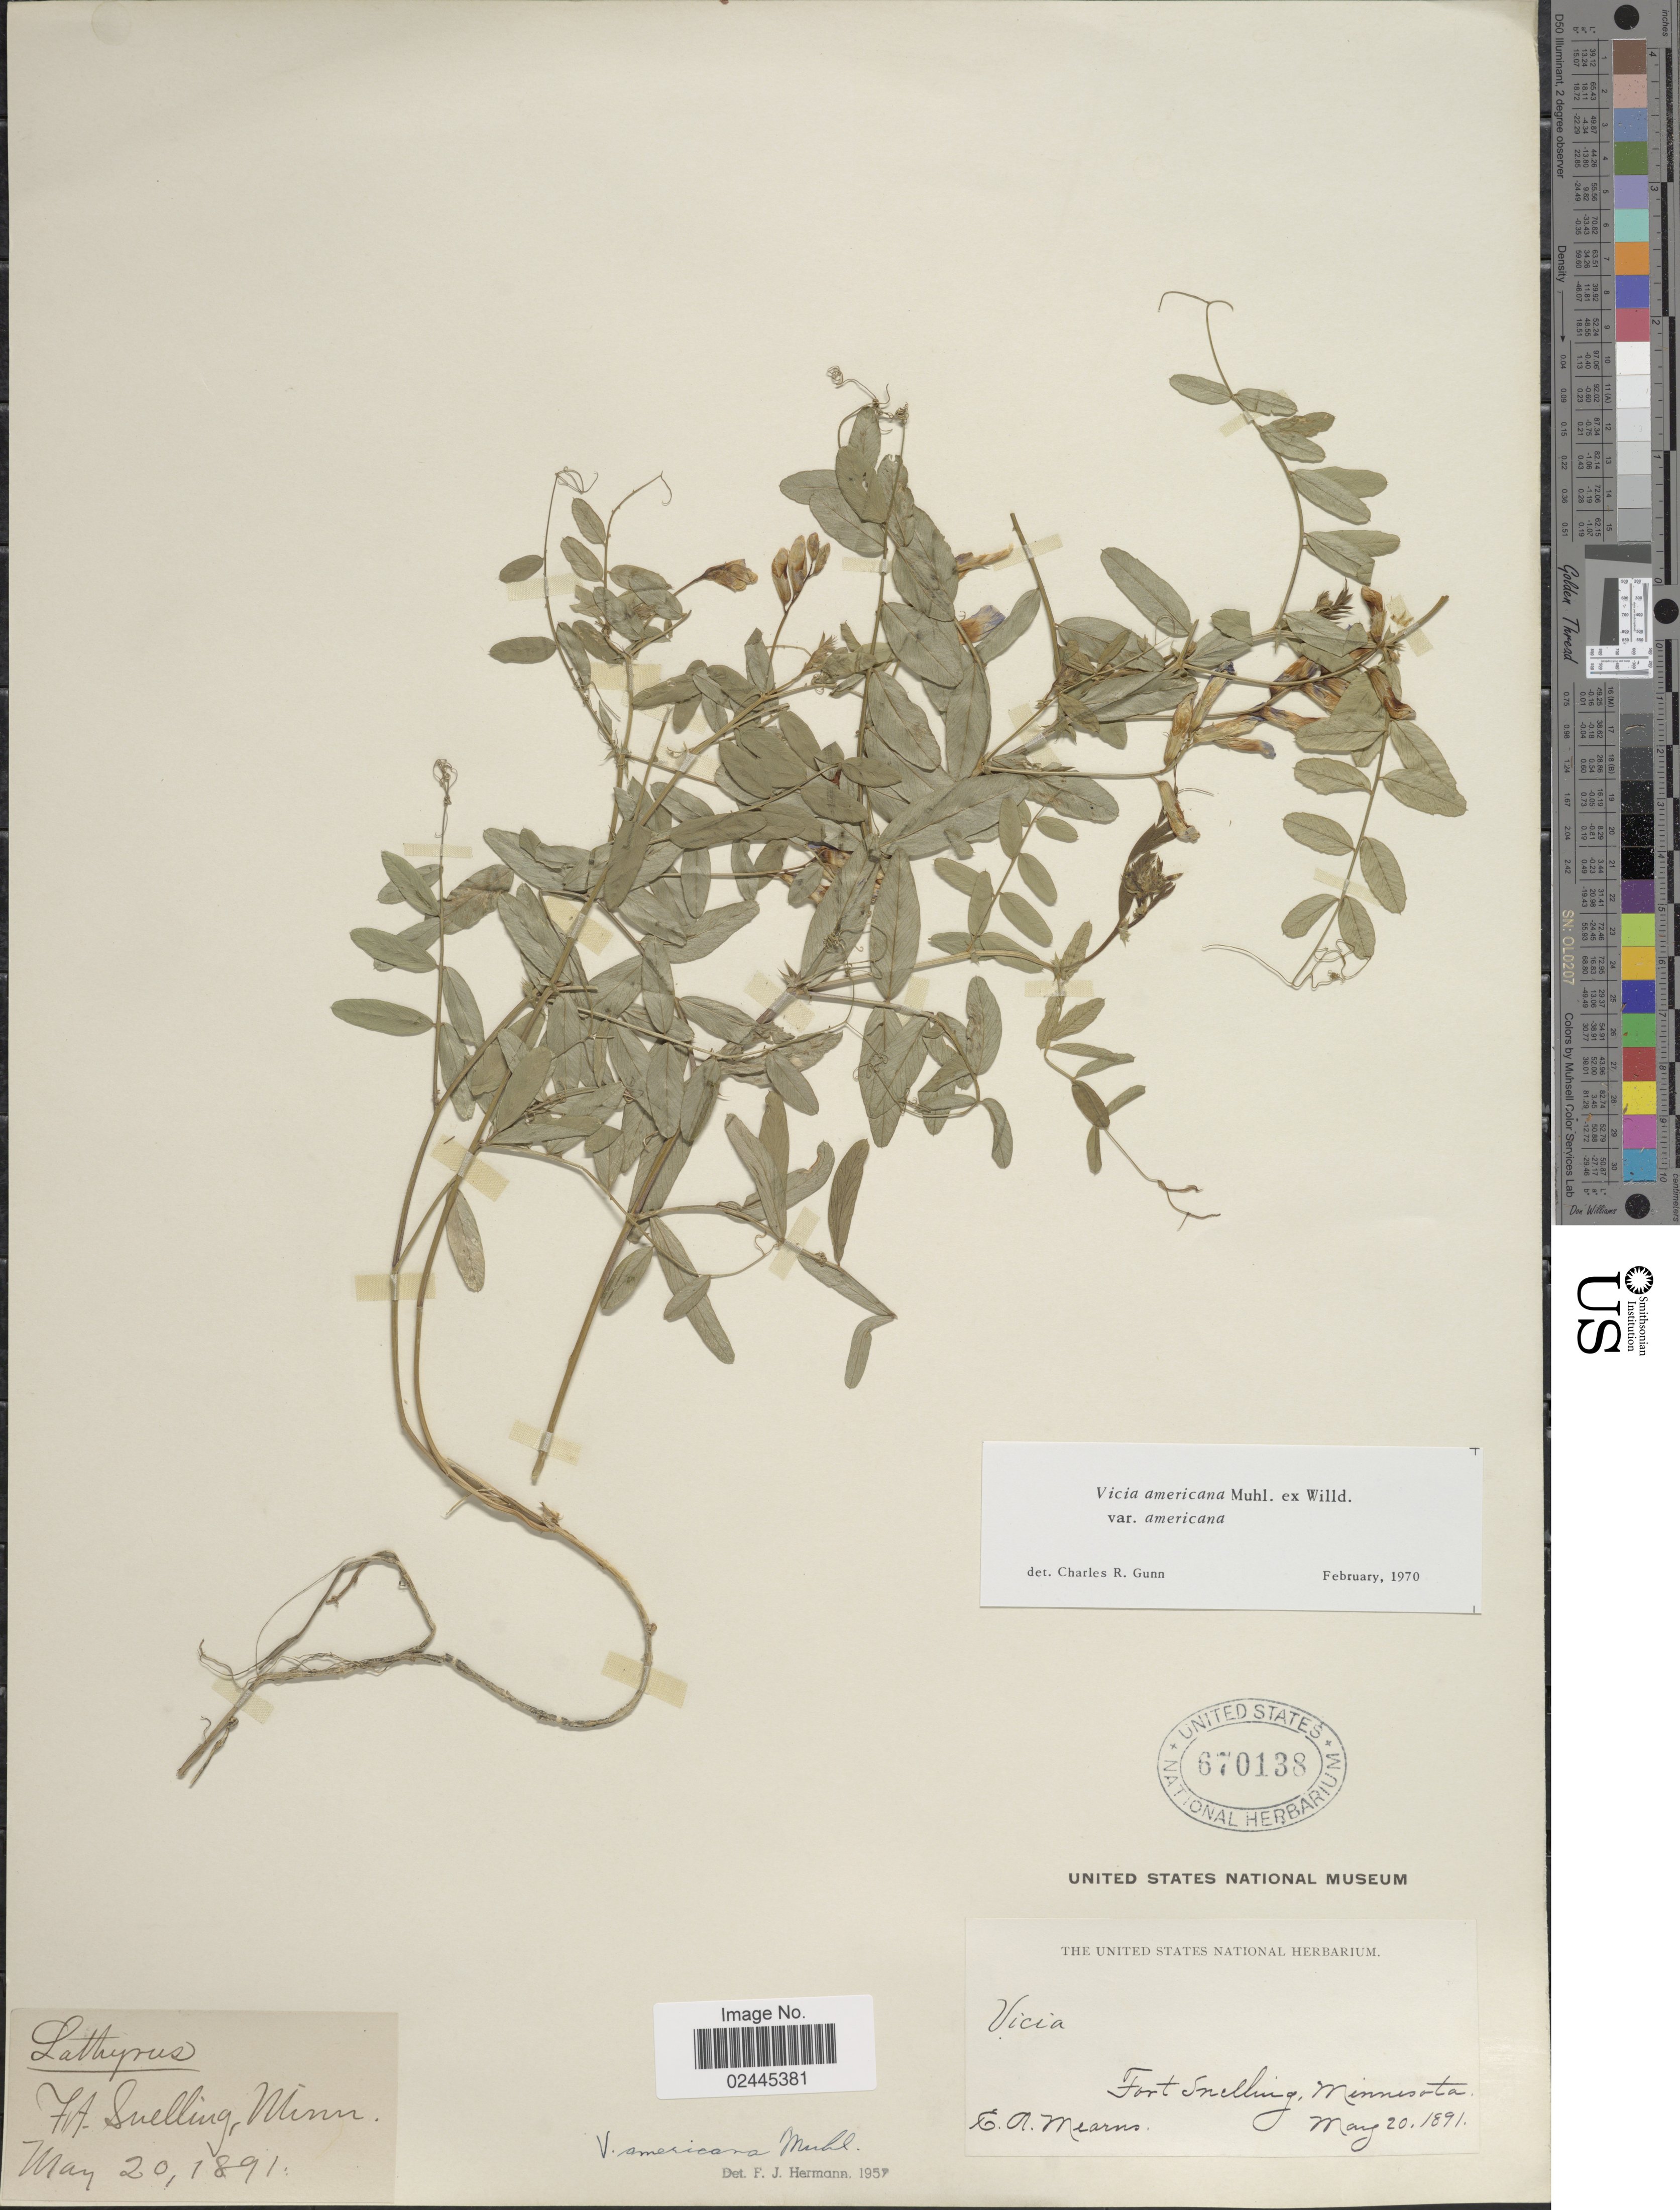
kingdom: Plantae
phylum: Tracheophyta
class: Magnoliopsida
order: Fabales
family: Fabaceae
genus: Vicia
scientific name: Vicia americana var. americana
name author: Muhl. ex Willd.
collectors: E. A. Mearns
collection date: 1891-05-20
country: United States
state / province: Minnesota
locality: Fort Snelling, Minnesota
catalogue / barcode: US 670138